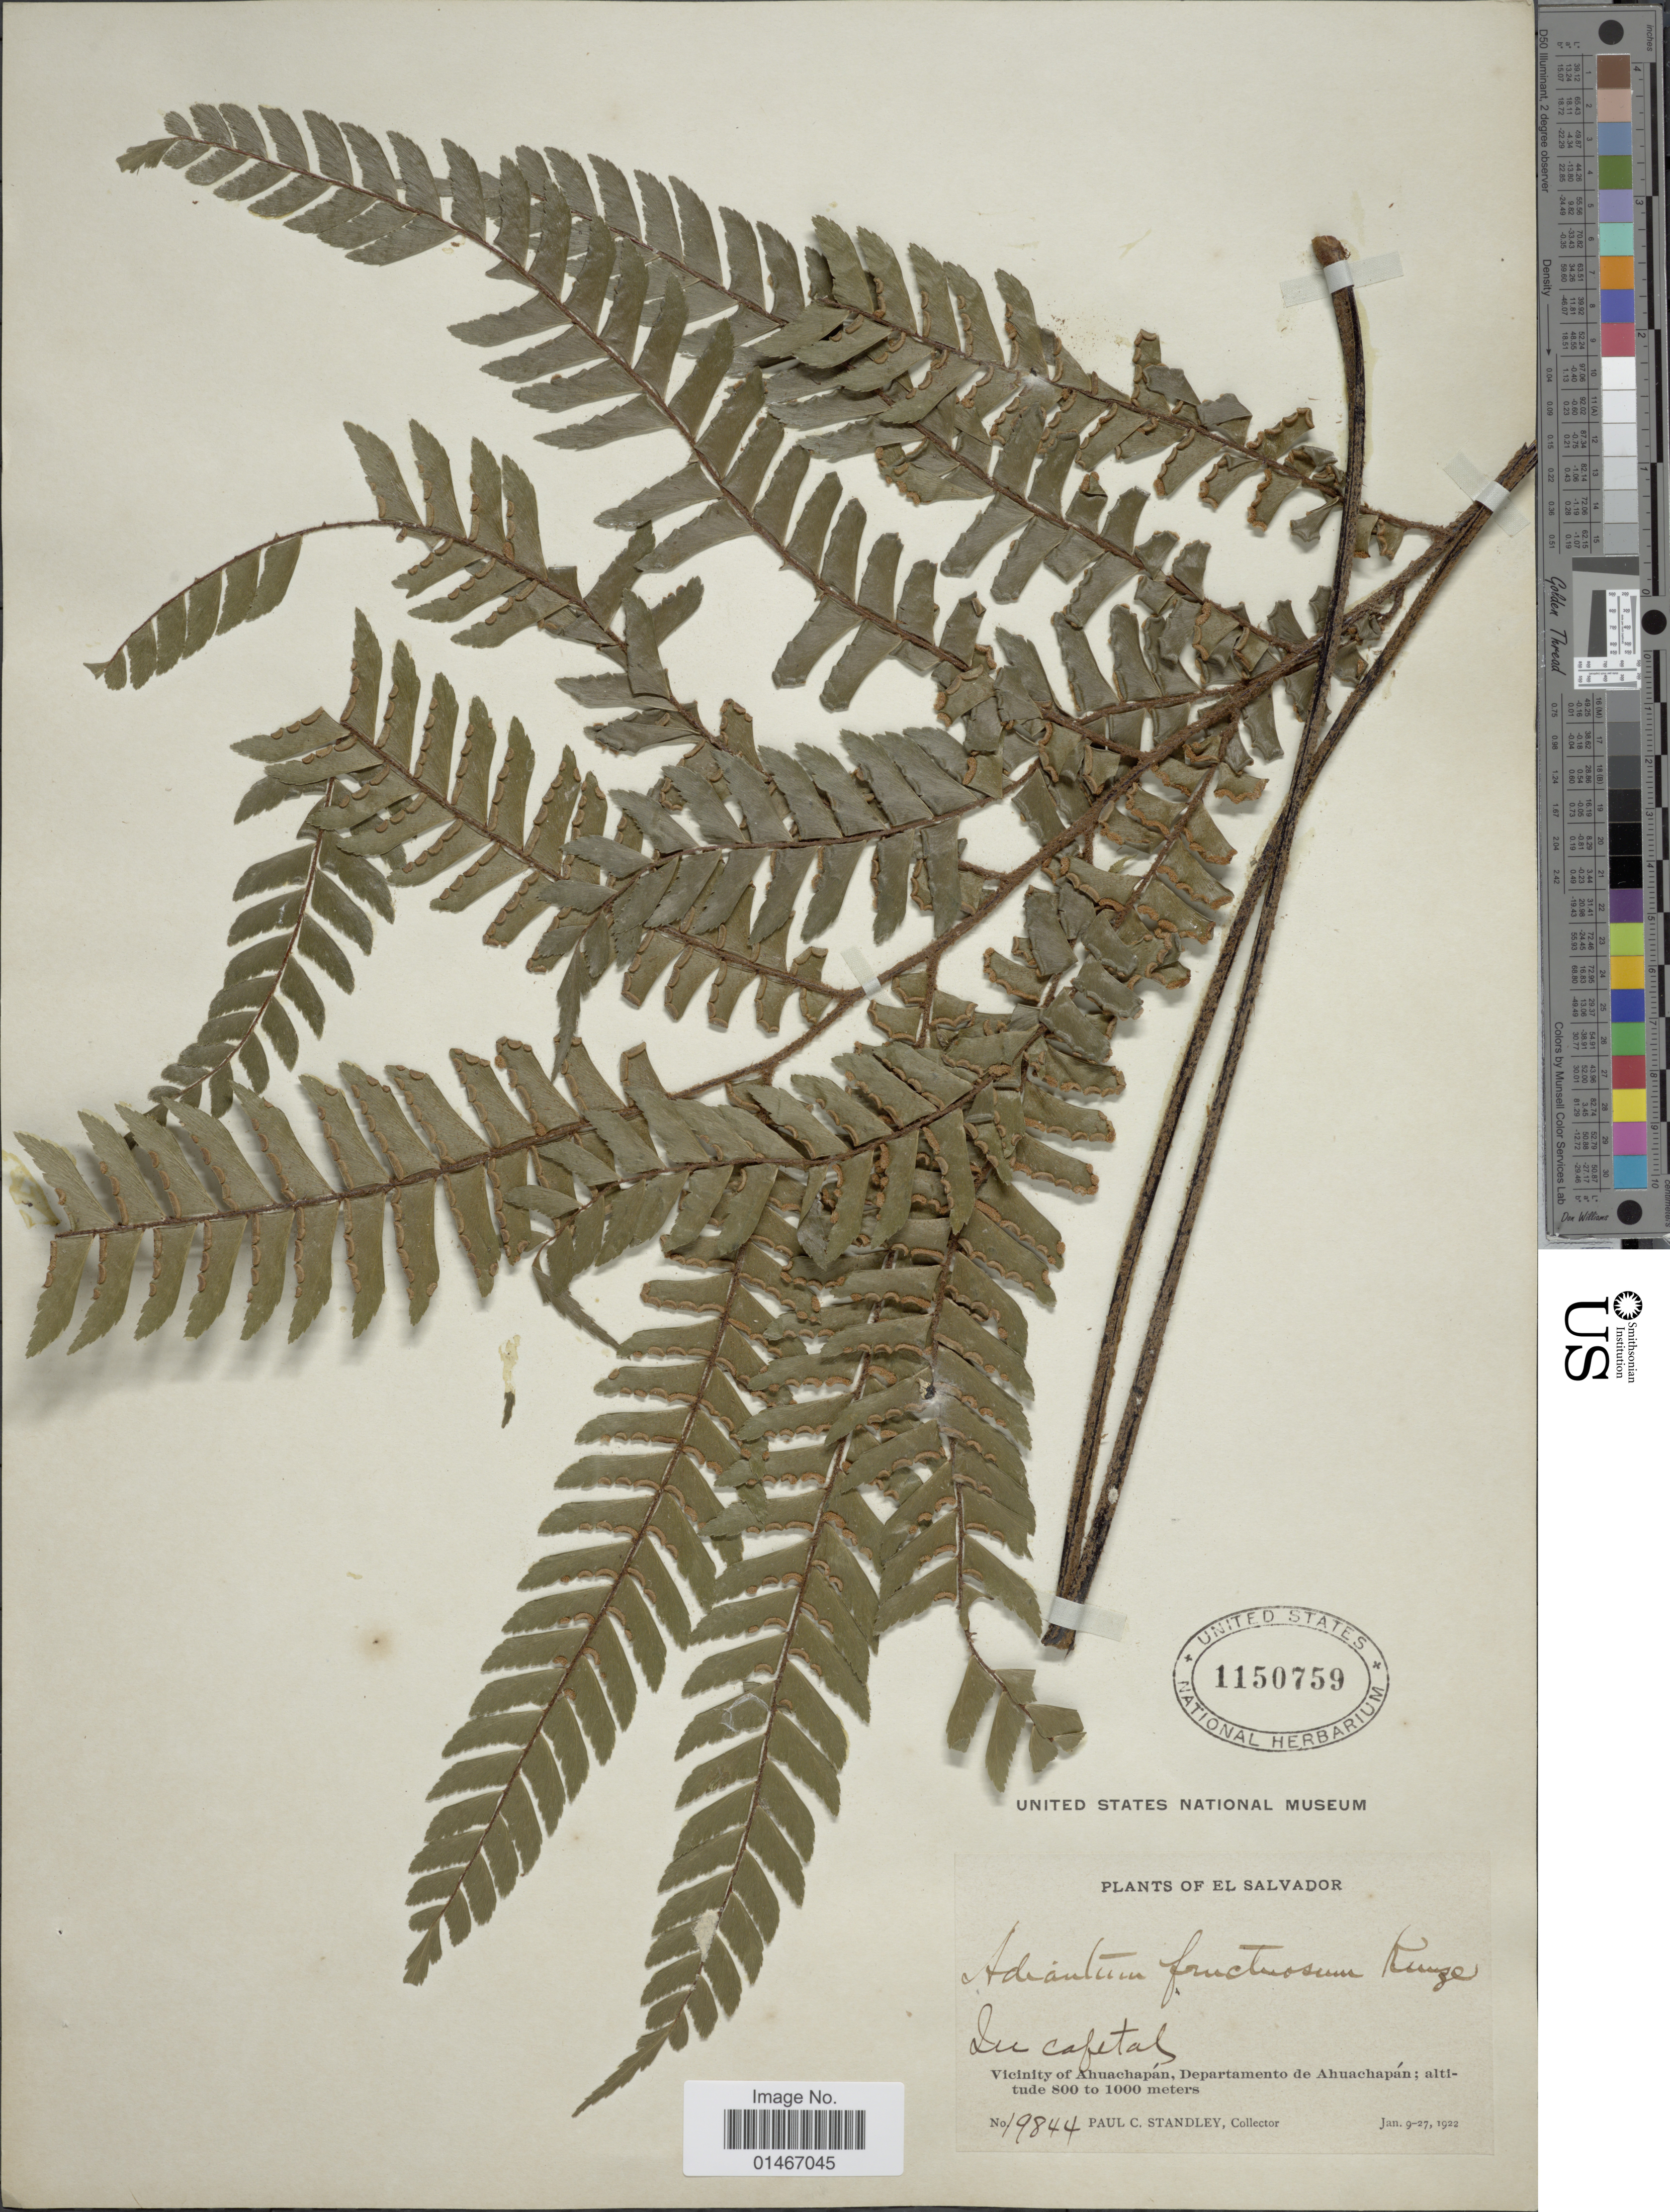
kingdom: Plantae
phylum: Tracheophyta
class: Polypodiopsida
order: Polypodiales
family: Pteridaceae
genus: Adiantum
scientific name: Adiantum fructuosum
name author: Poepp. ex Spreng.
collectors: P. C. Standley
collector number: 19844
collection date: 1922-01-09/1922-01-27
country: El Salvador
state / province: Ahuachapan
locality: Vicinity of Ahuachapan, Department de Ahuachapan.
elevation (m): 800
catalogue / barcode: US 1150759